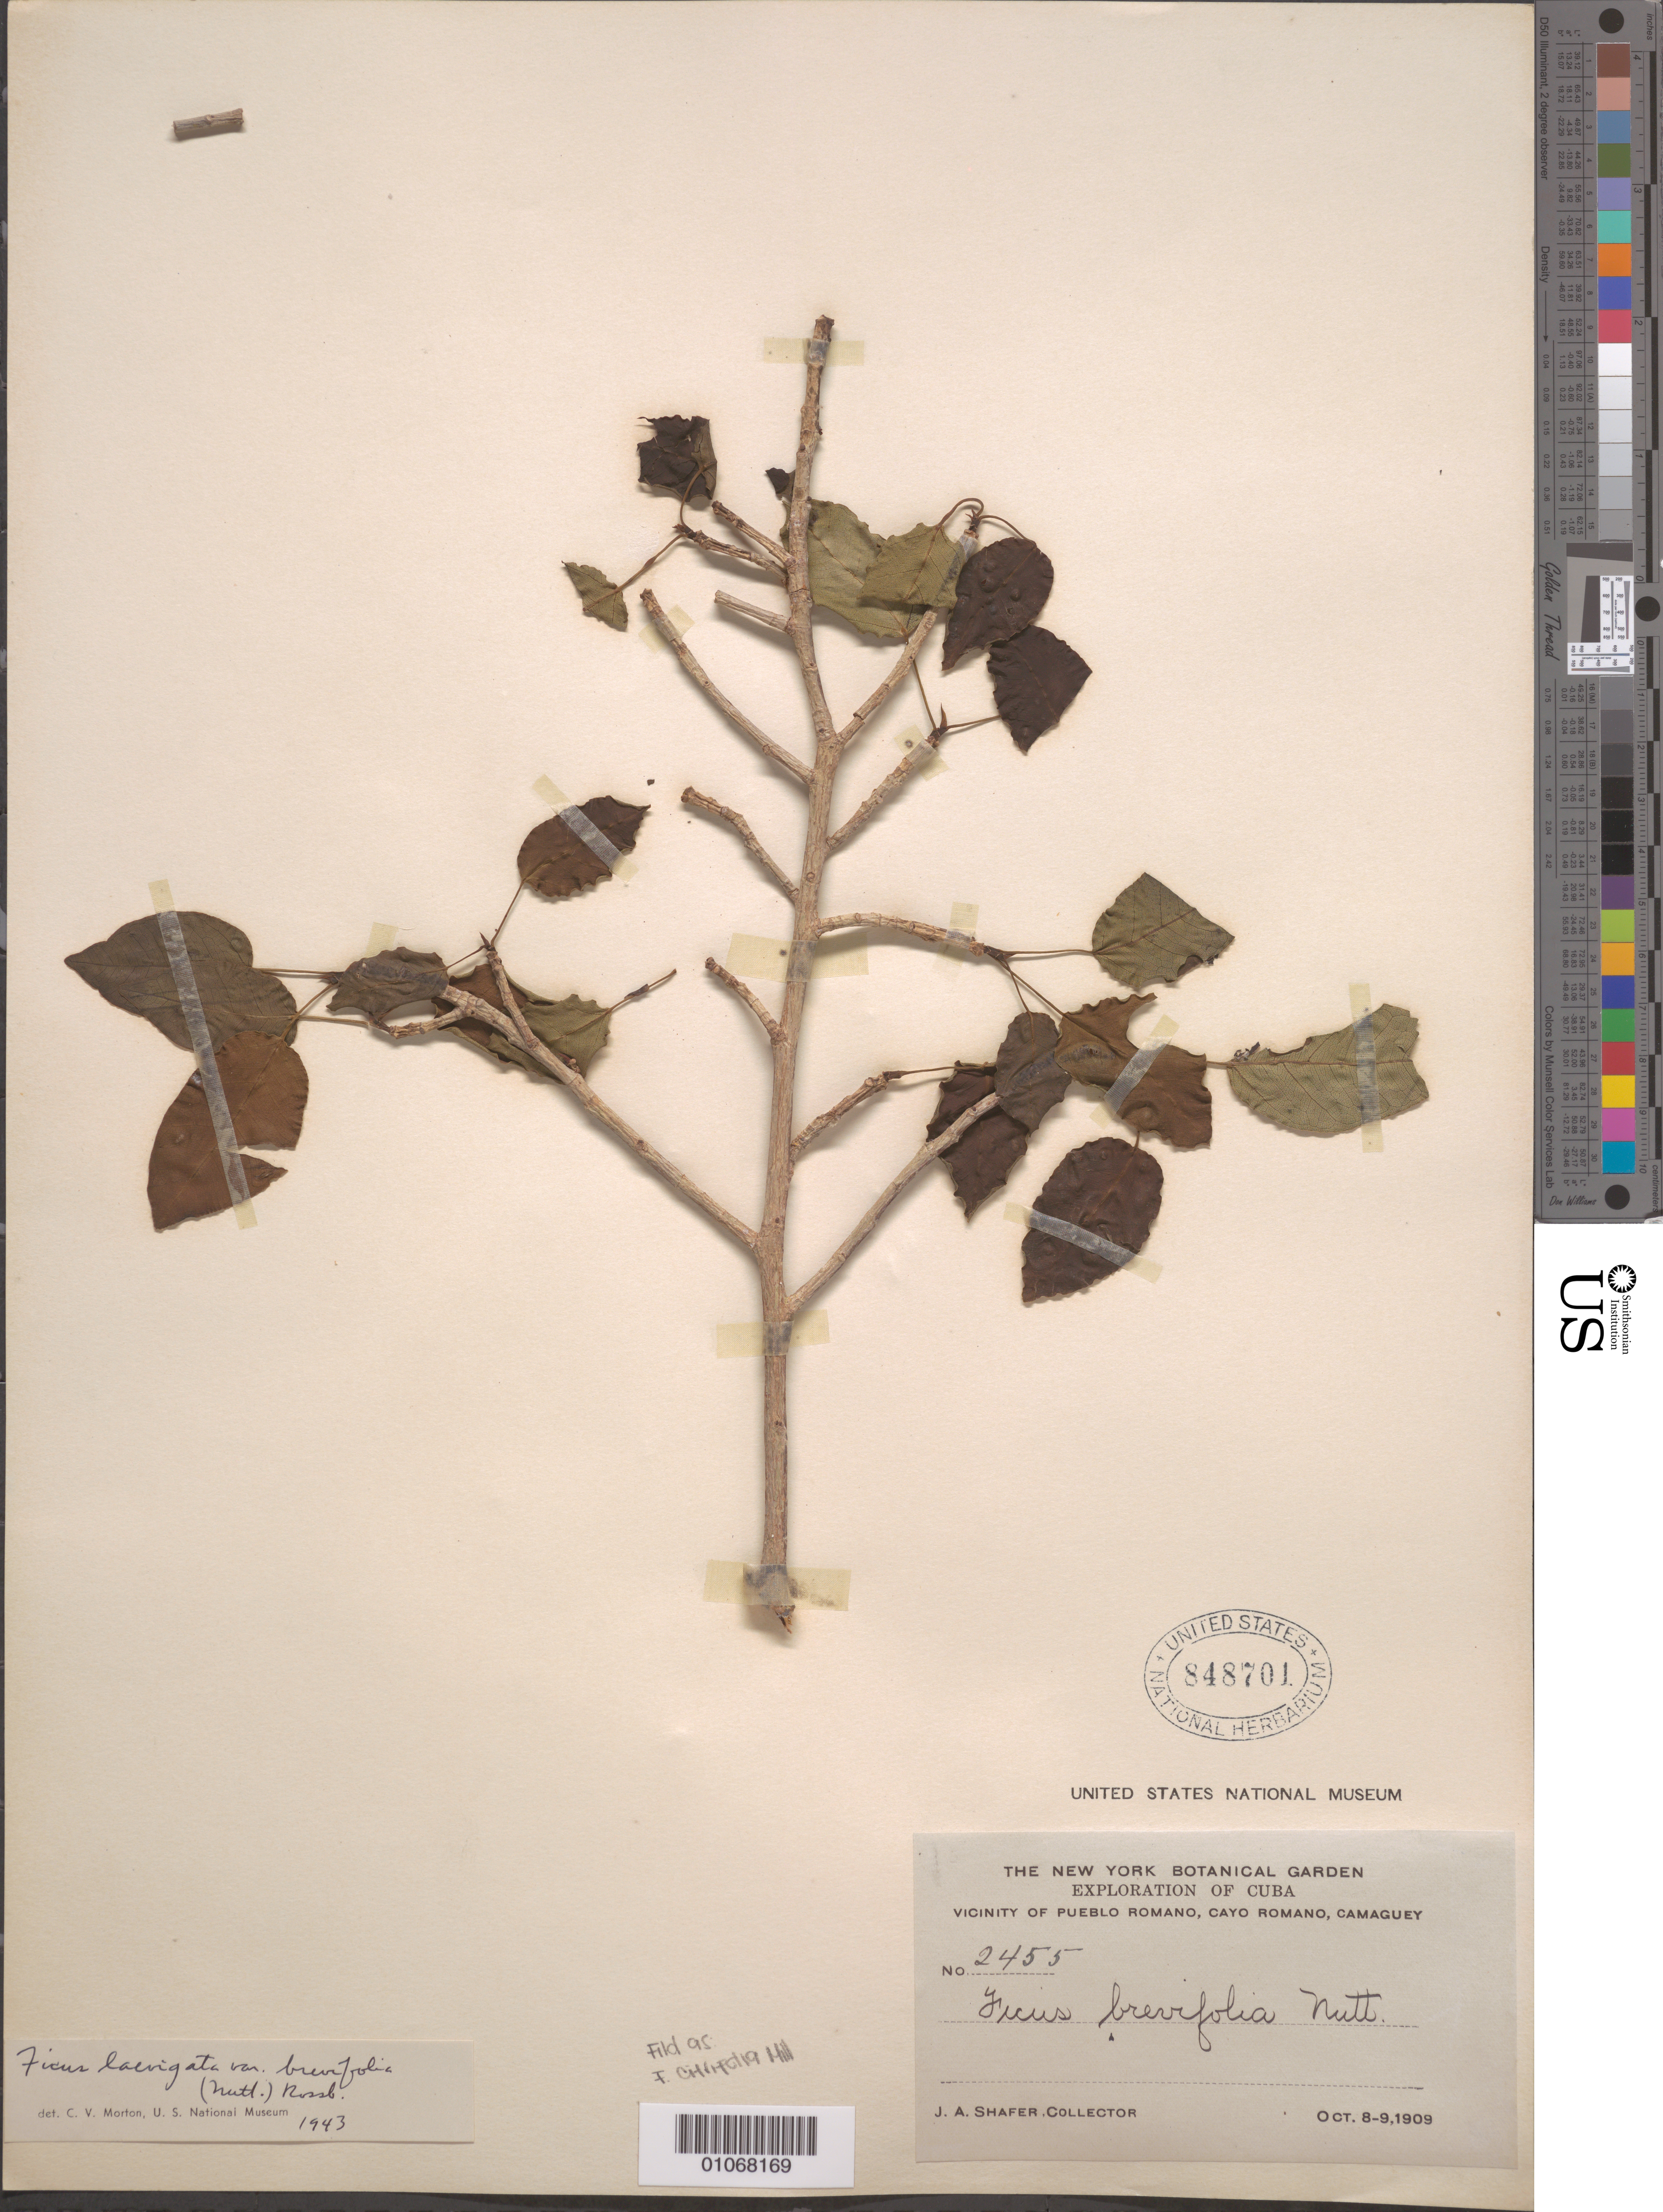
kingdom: Plantae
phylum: Tracheophyta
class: Magnoliopsida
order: Rosales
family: Moraceae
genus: Ficus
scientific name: Ficus citrifolia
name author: Mill.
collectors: J. A. Shafer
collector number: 2455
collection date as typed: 08 Oct 1909 to 09 Oct 1909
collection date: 1909-10-08/1909-10-09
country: Cuba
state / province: Camagüey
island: Cuba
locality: Vicinity of Pueblo Romano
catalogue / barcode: US 848701